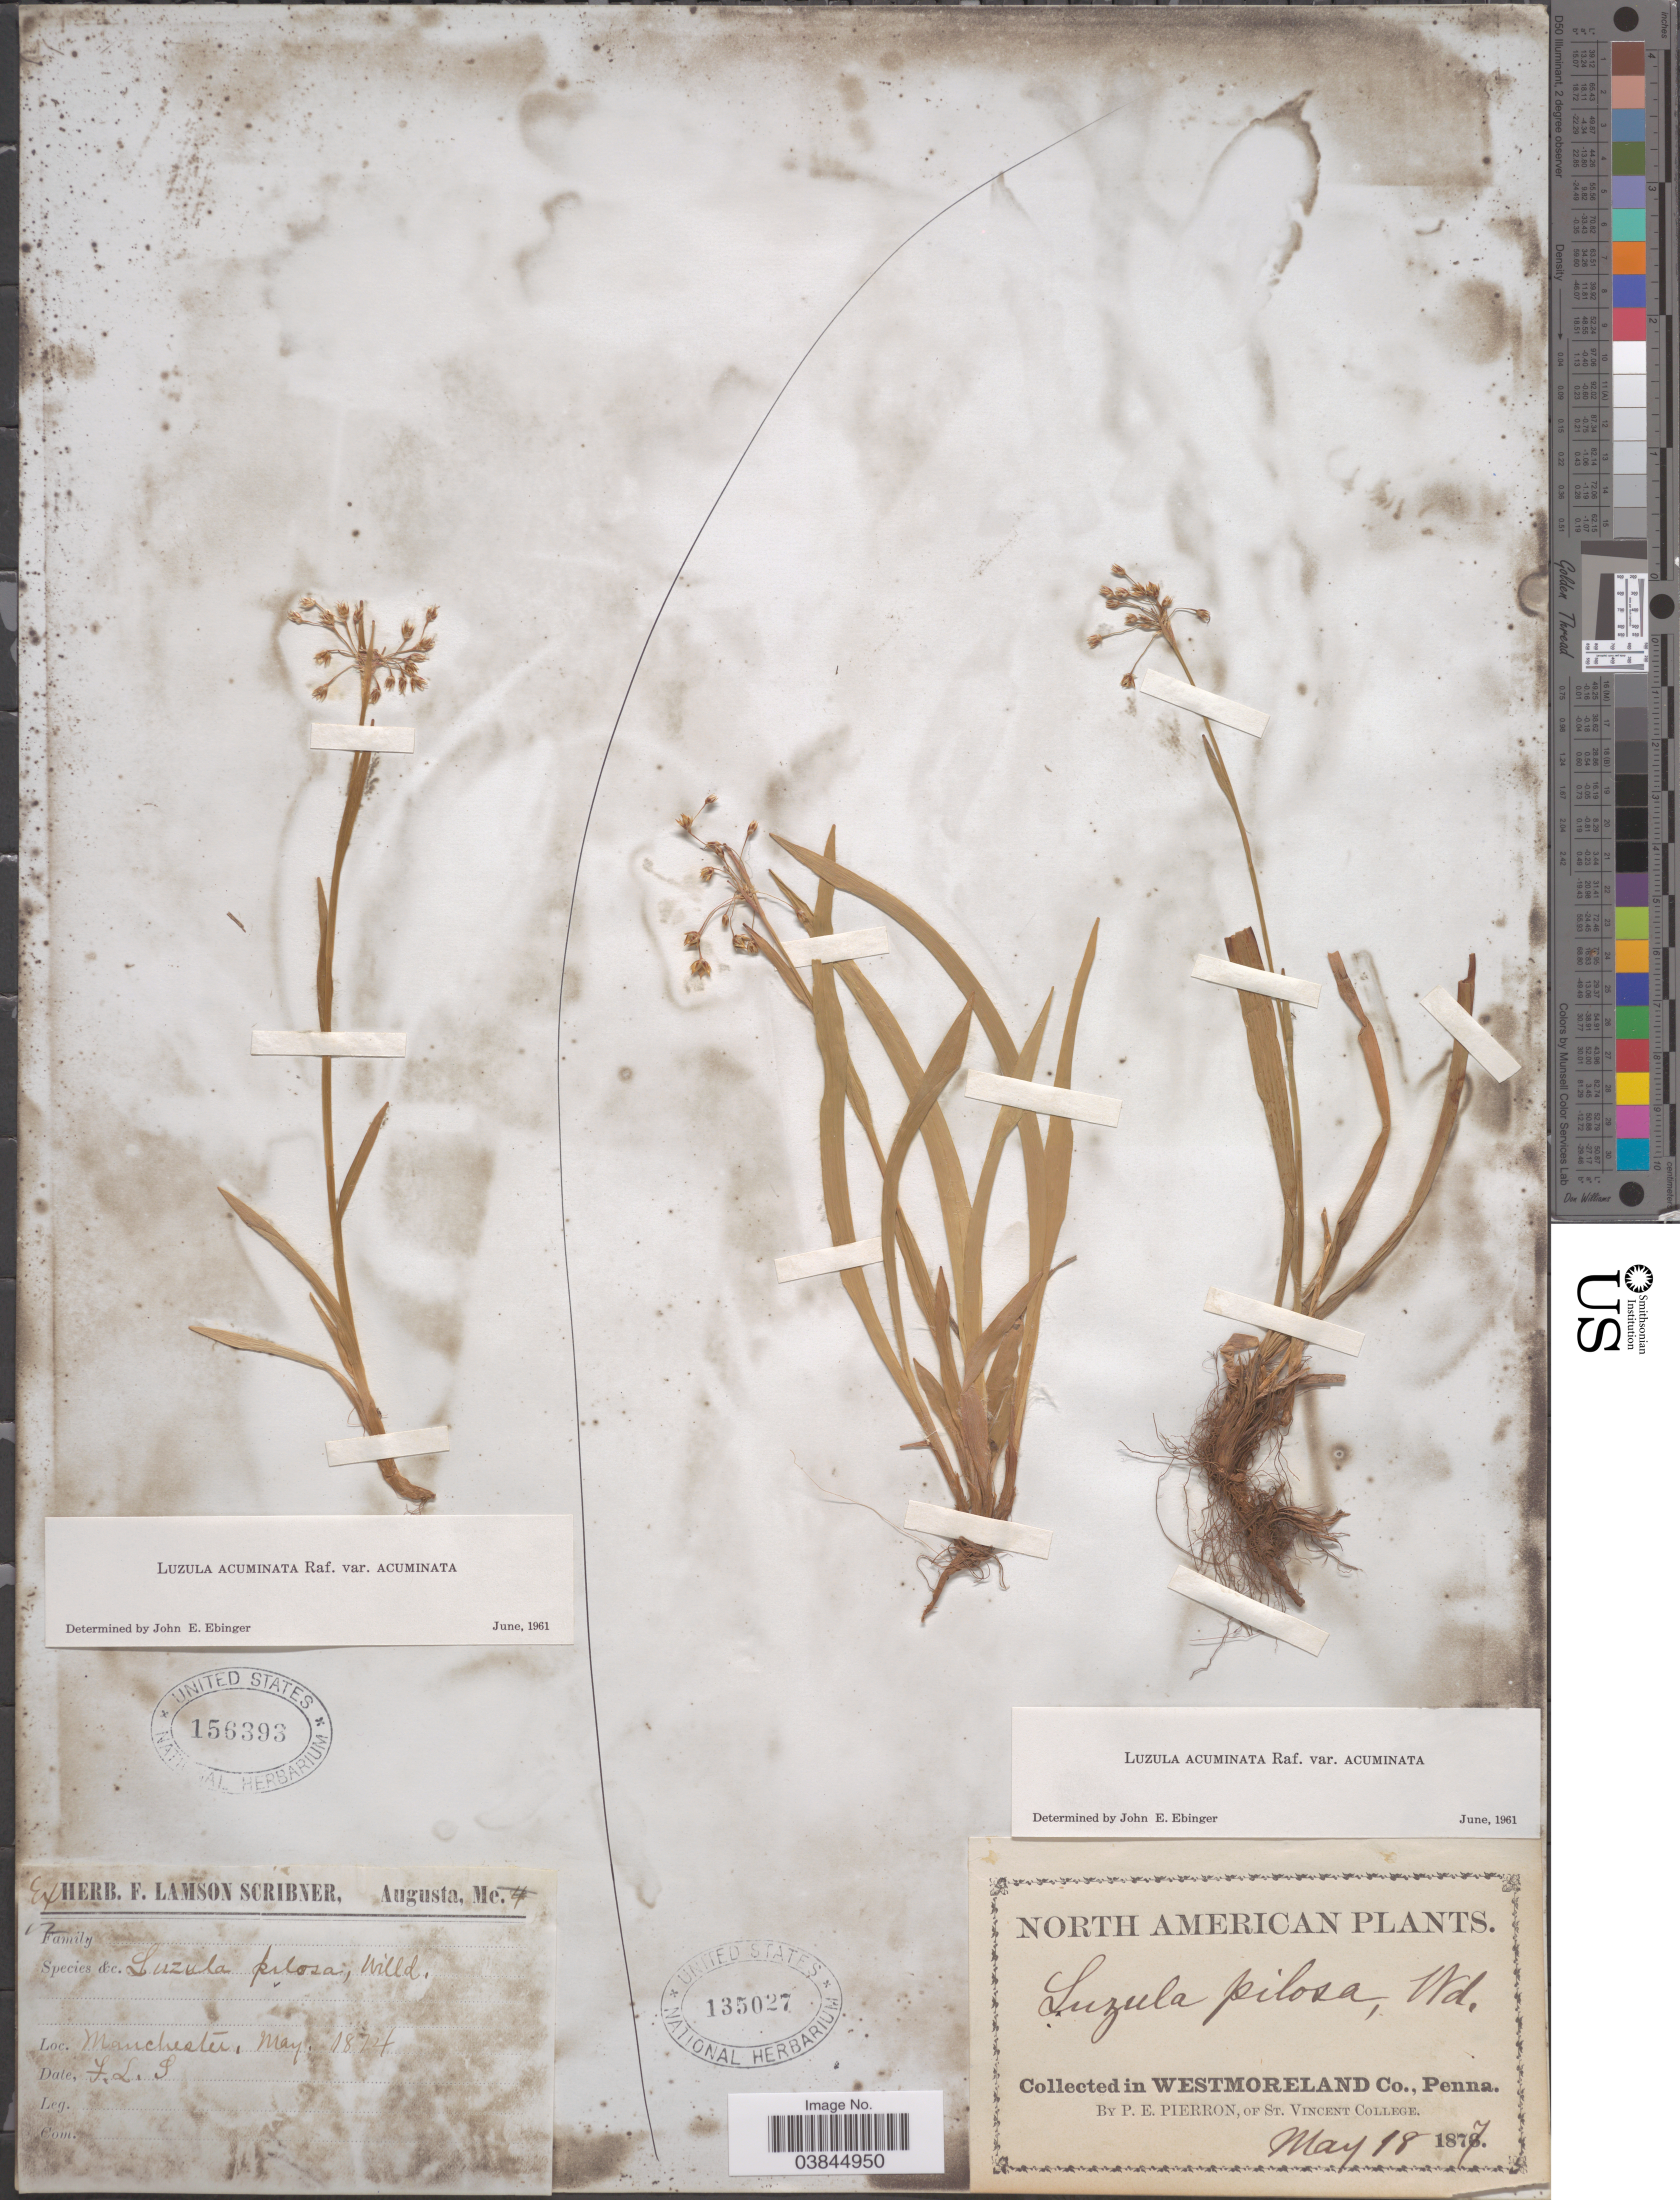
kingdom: Plantae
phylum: Tracheophyta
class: Liliopsida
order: Poales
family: Juncaceae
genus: Luzula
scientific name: Luzula acuminata var. acuminata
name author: Raf.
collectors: P. Pierron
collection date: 1877-05-18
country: United States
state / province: Pennsylvania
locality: Westermoreland Co.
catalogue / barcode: US 135027